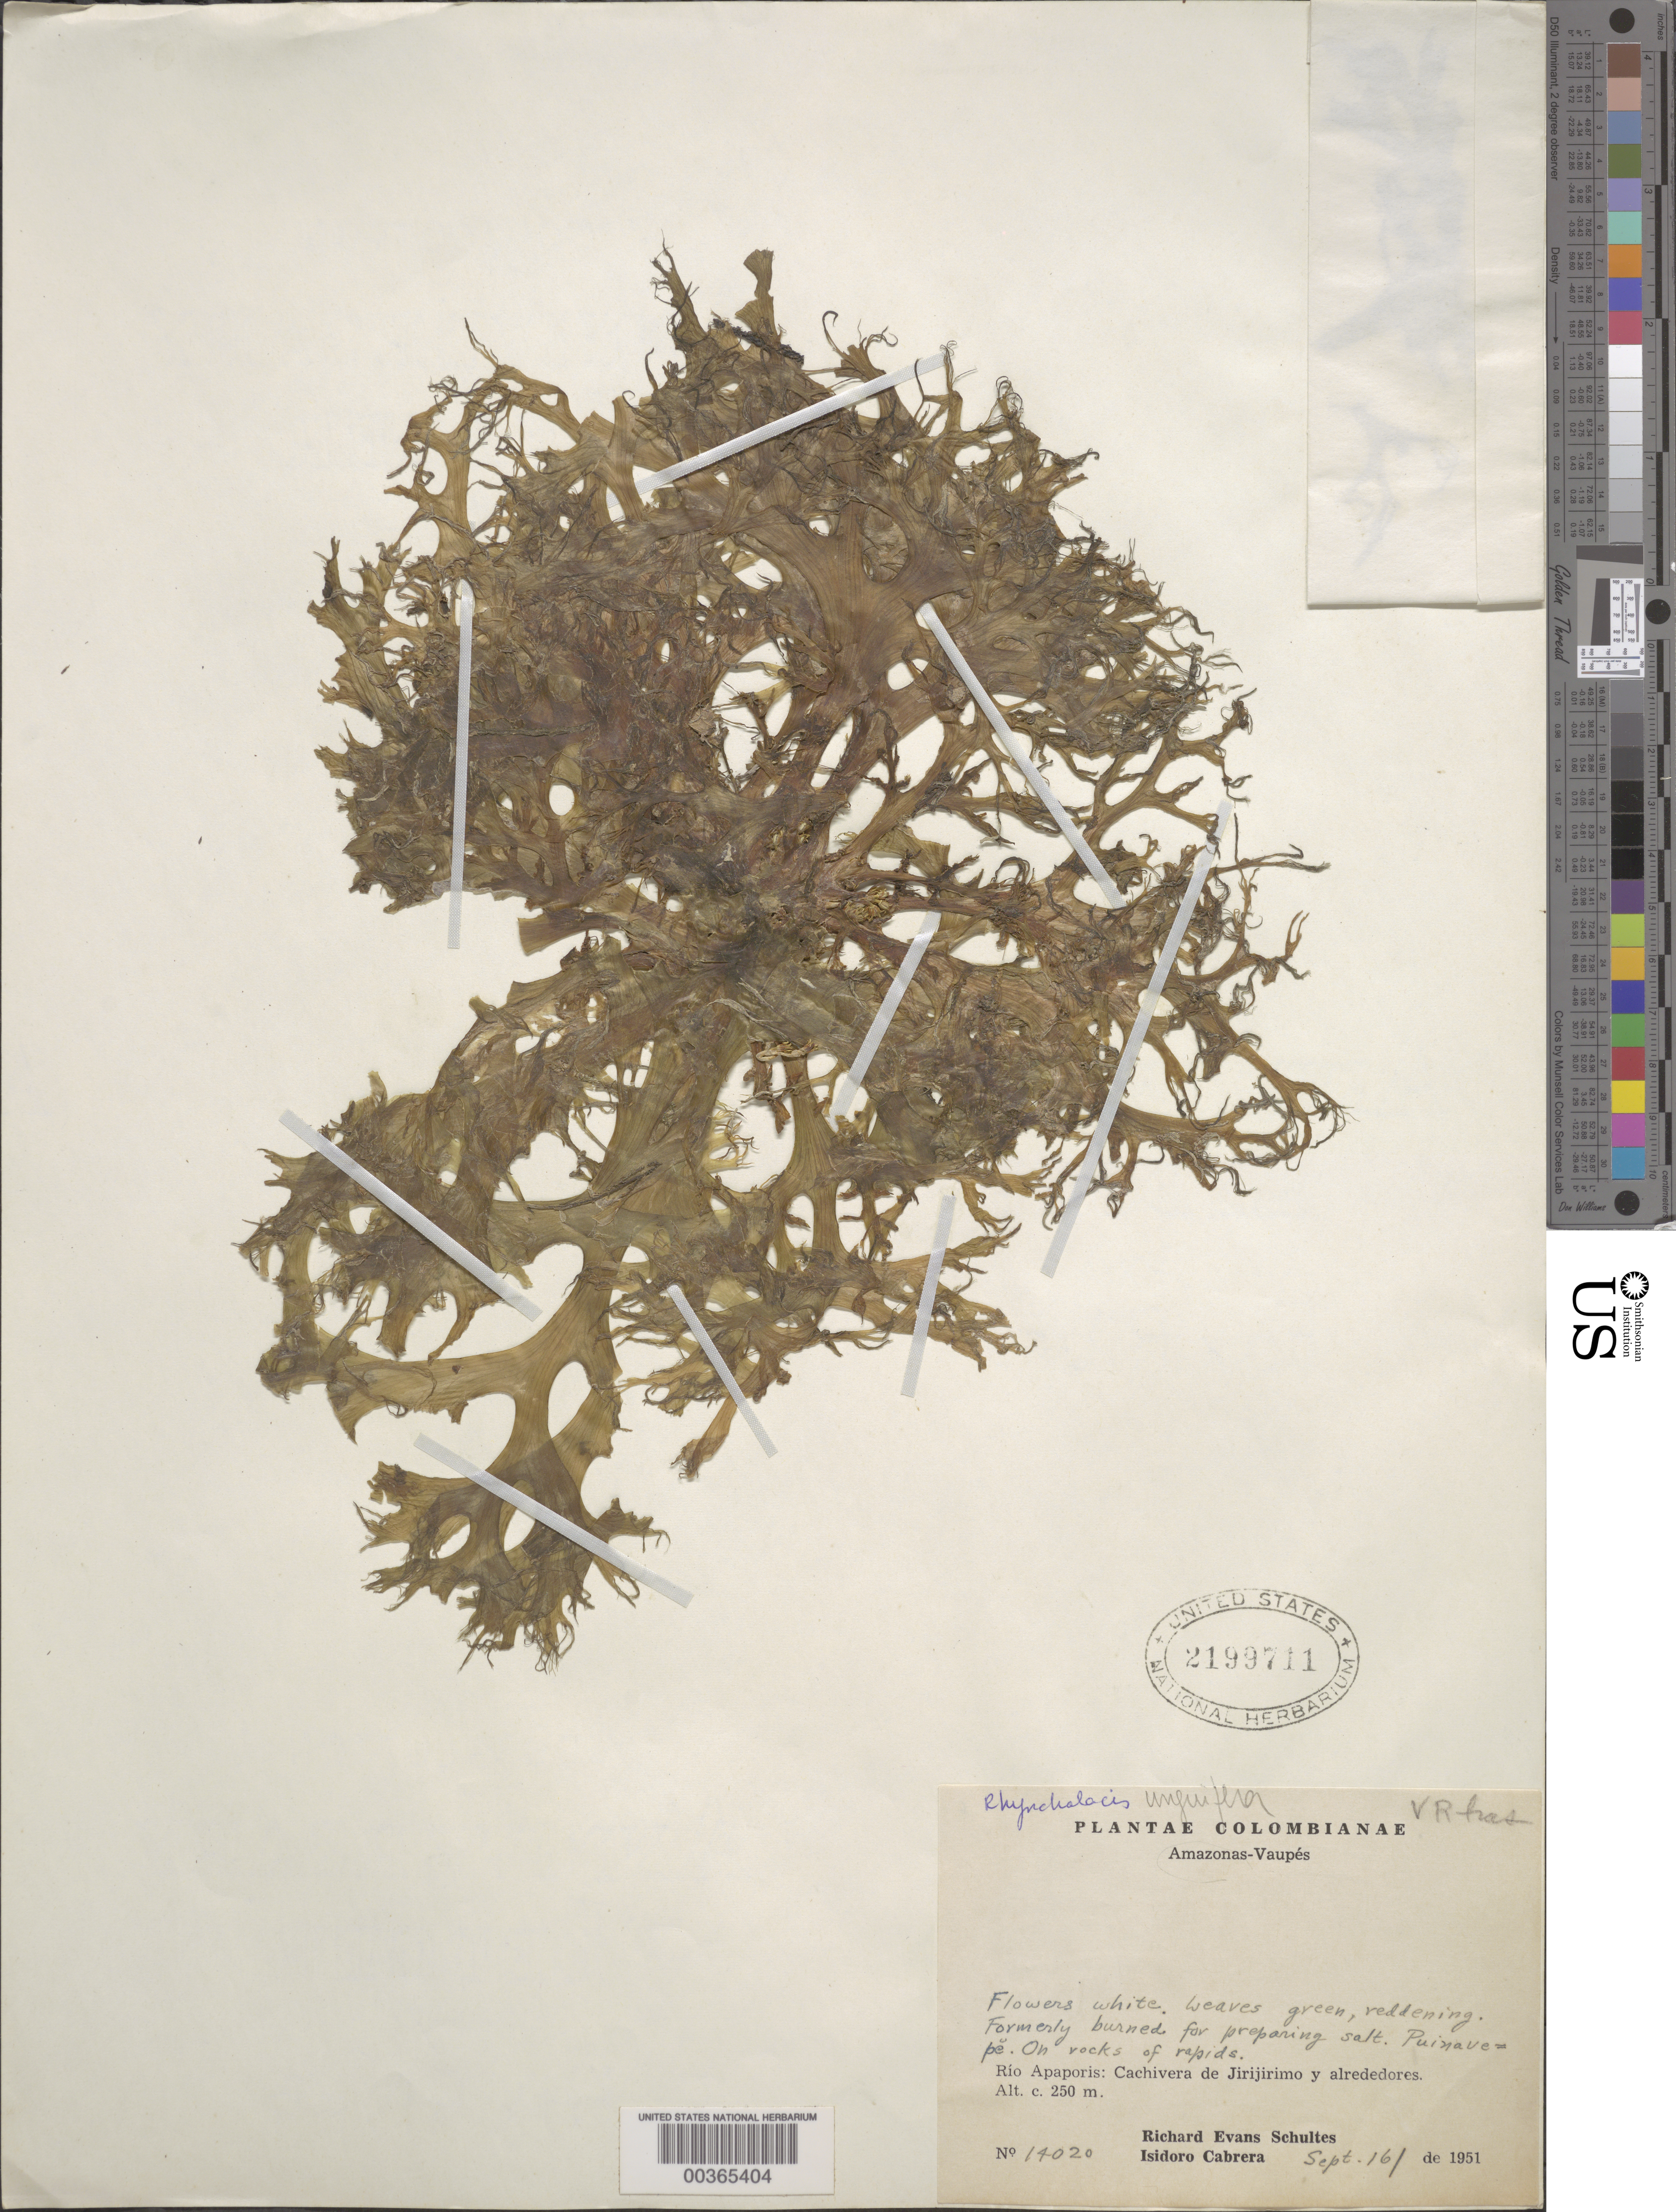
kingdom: Plantae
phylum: Tracheophyta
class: Magnoliopsida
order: Malpighiales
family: Podostemaceae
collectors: R. E. Schultes & I. Cabrera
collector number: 14020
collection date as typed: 16 Sep 1951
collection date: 1951-09-16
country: Colombia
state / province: Amazônas / Vaupés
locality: Rio Apaporis: Cachivera de Jirijirimo y Alrededores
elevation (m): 250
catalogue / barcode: US 2199711